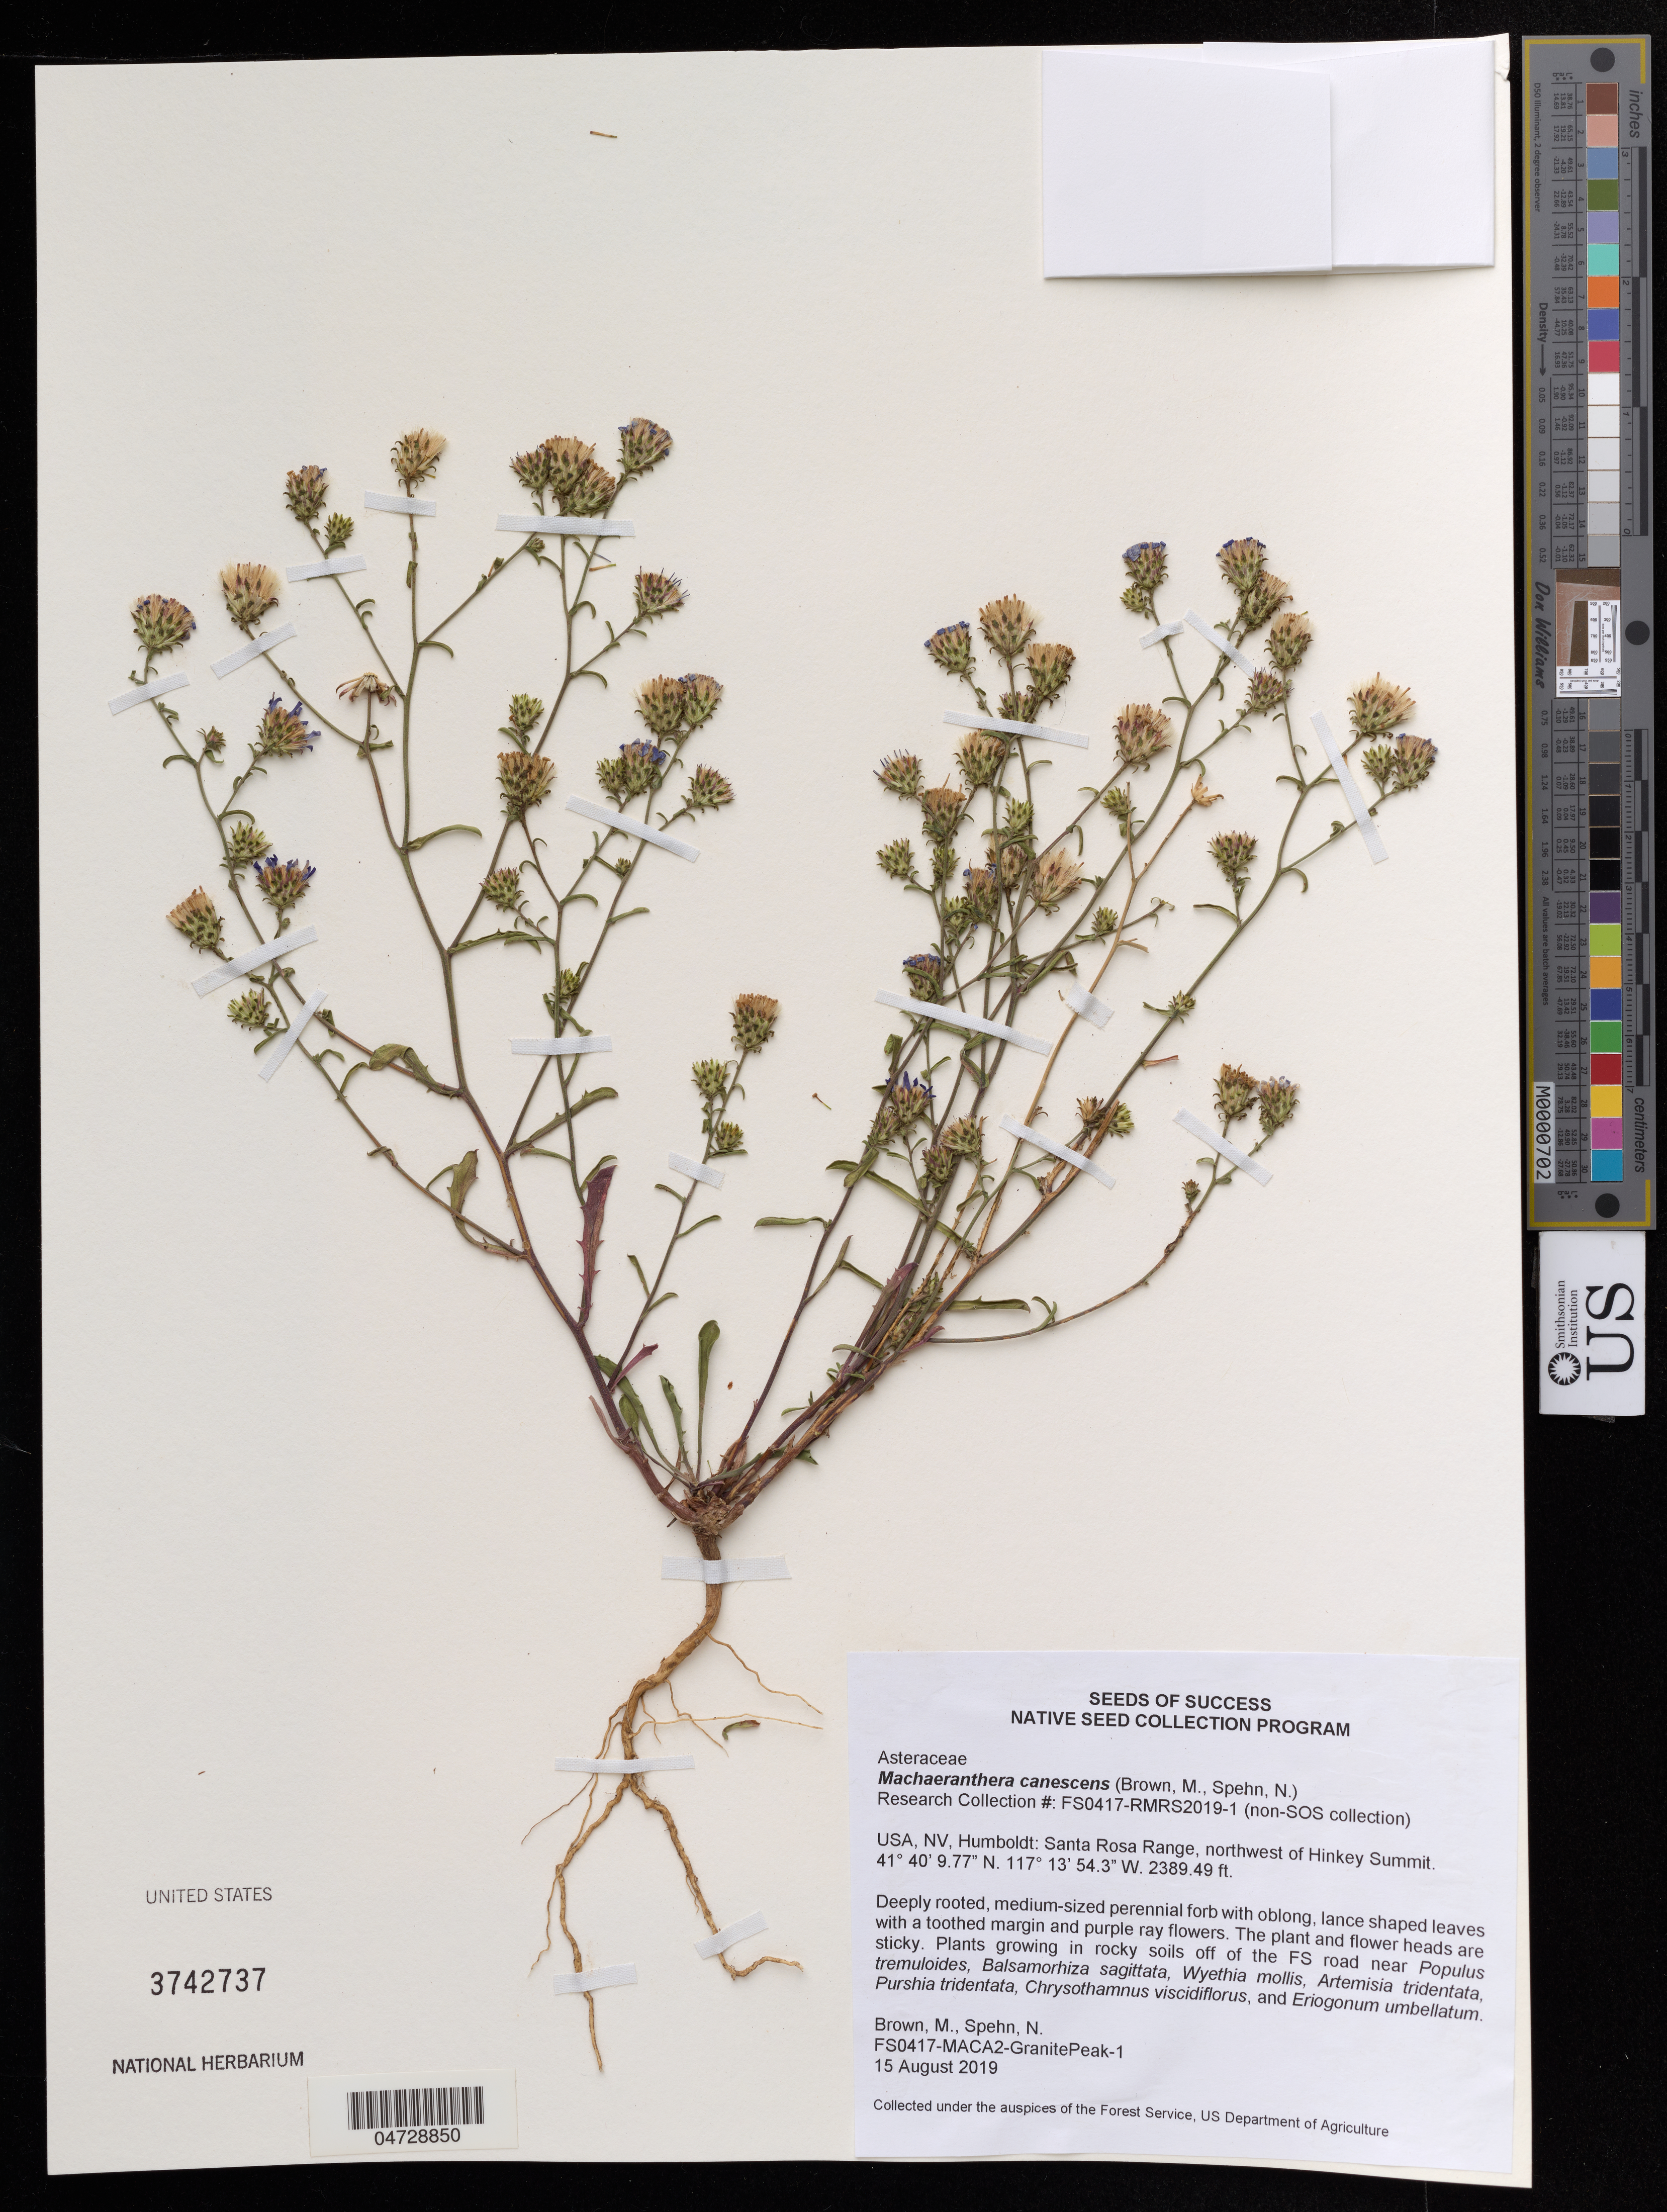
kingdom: Plantae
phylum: Tracheophyta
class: Magnoliopsida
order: Asterales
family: Asteraceae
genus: Machaeranthera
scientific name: Machaeranthera canescens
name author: (Pursh) A. Gray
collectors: M. Brown & N. Spehn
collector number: FS0417-MACA2-GranitePeak-1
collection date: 2019-08-15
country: United States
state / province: Nevada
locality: Humboldt: Santa Rosa Range, northwest of Hinkey Summit.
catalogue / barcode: US 3742737